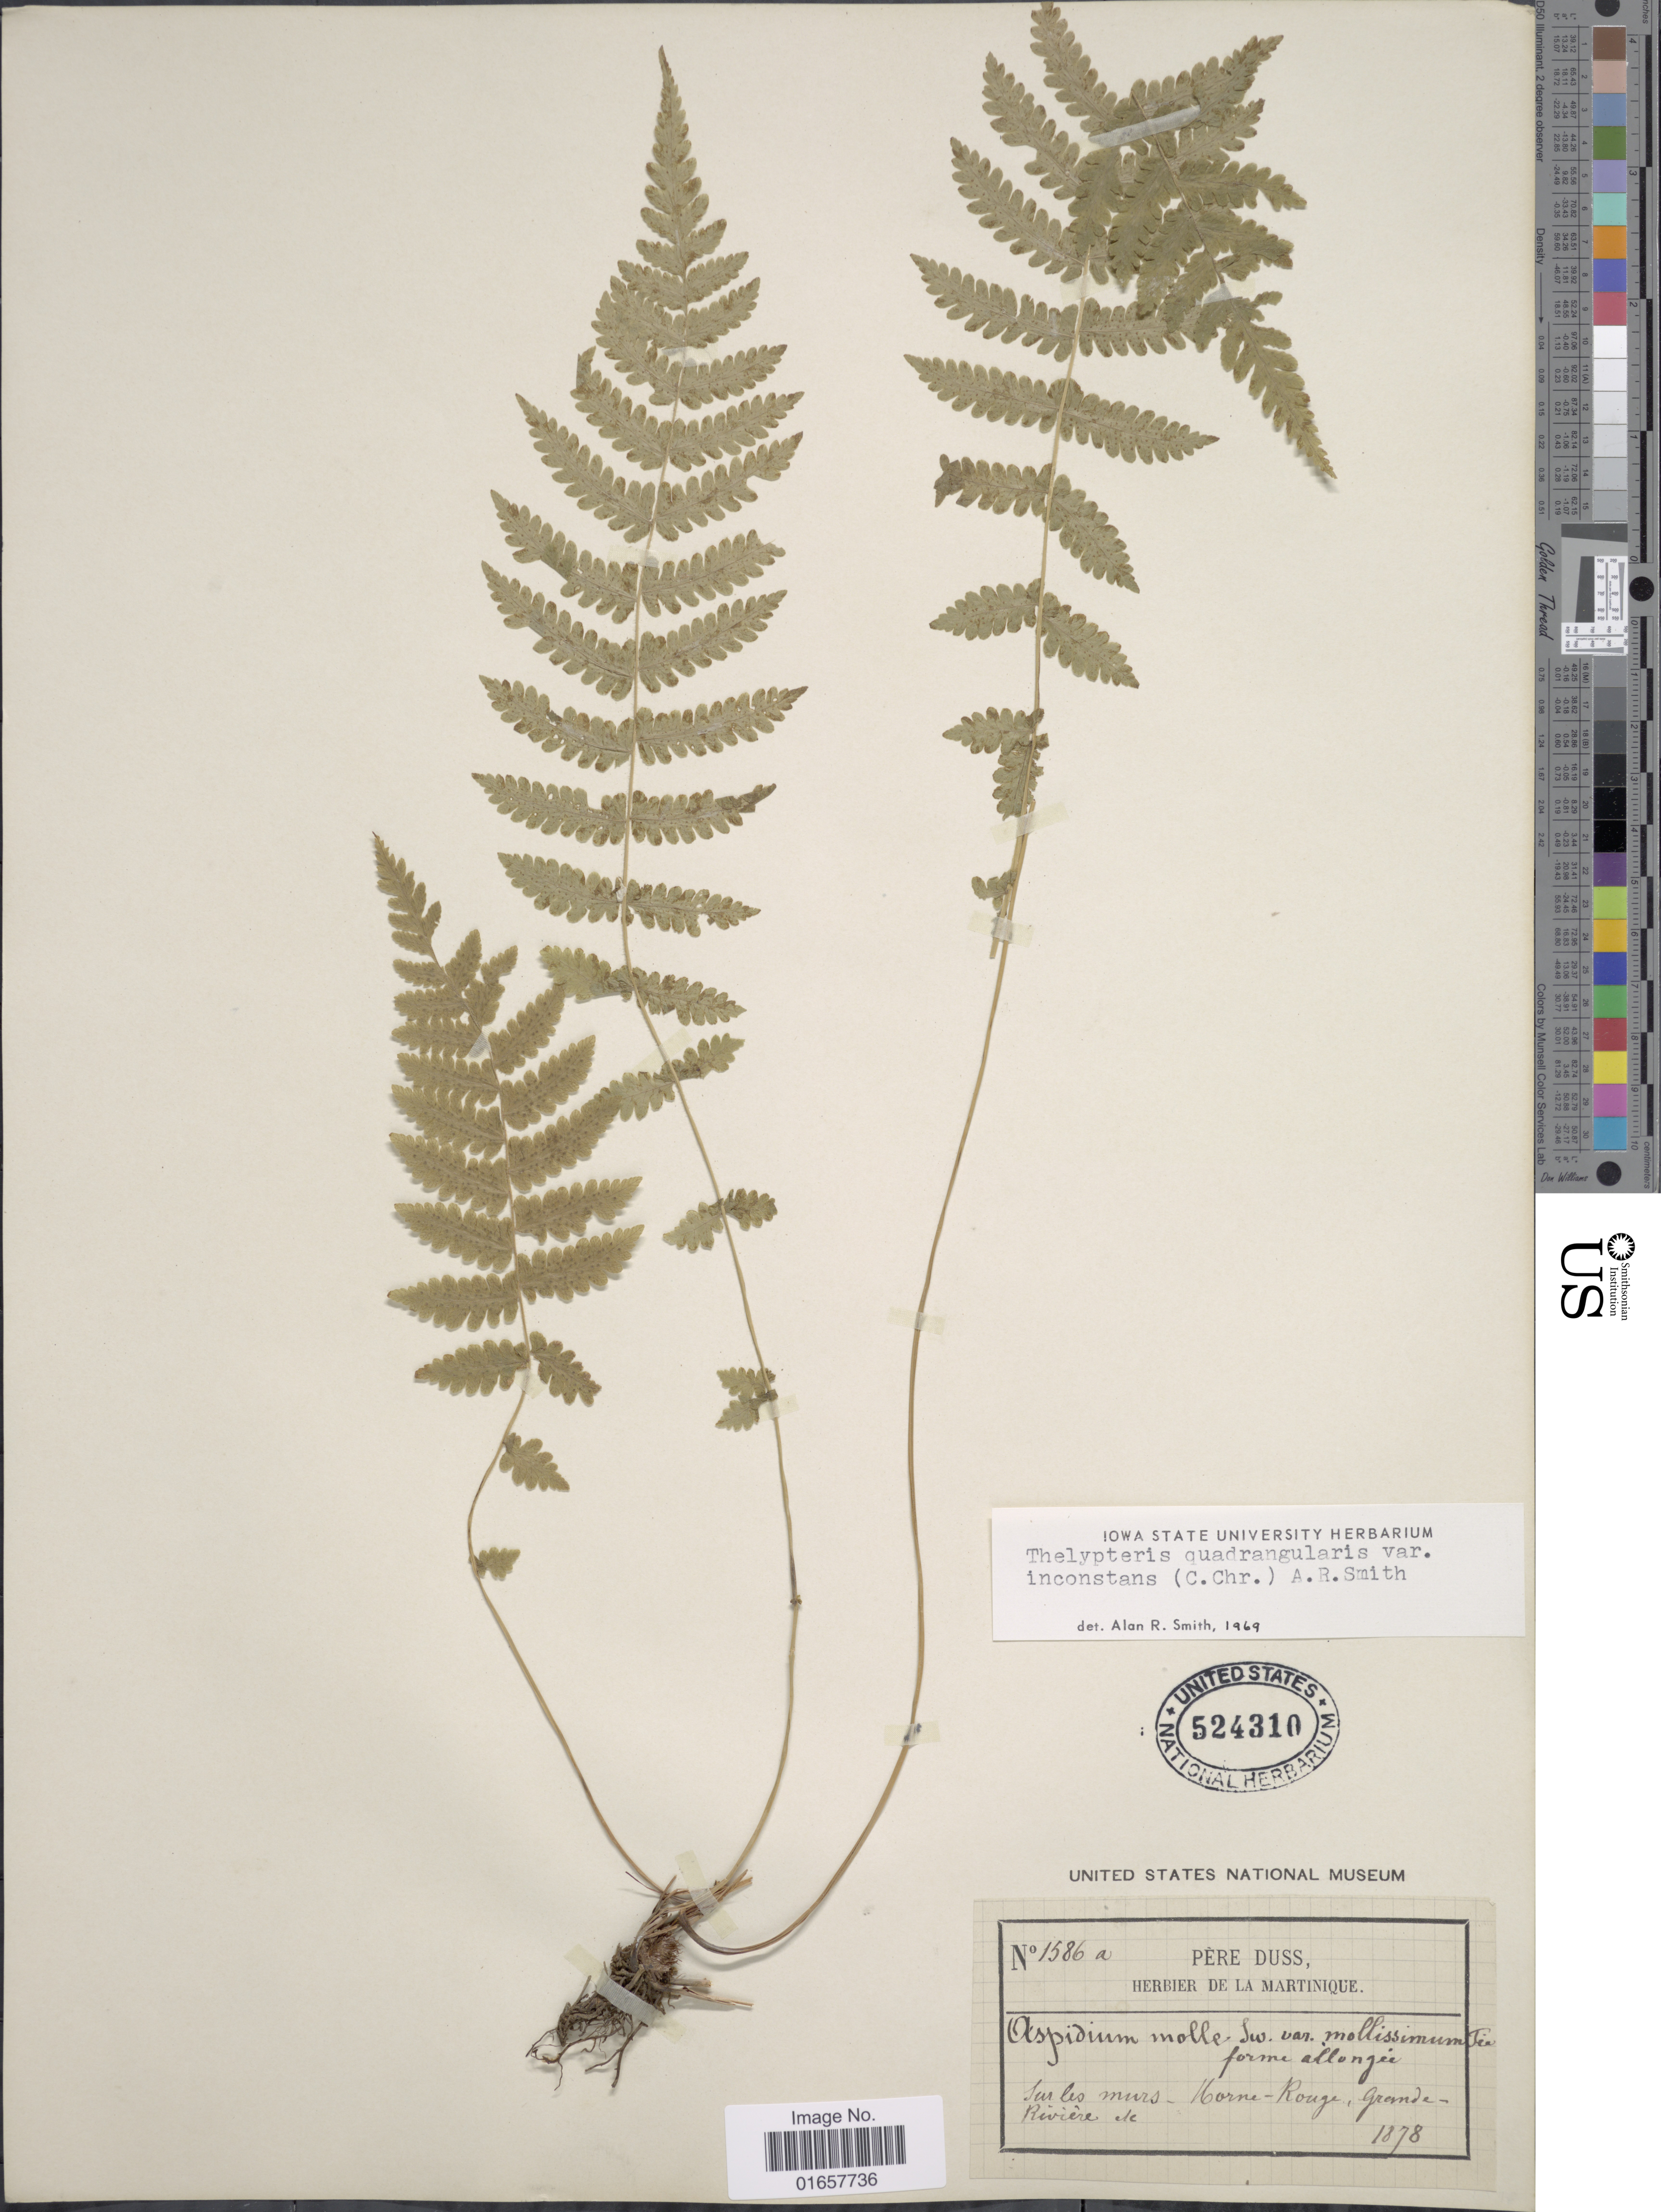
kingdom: Plantae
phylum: Tracheophyta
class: Polypodiopsida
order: Polypodiales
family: Thelypteridaceae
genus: Christella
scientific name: Christella hispidula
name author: (Decne.) Holttum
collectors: Père Duss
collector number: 1586a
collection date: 1878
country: Martinique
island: Martinique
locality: Martinique. Sur les murs, Morne-Rouge, Grande-Riviere etc.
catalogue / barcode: US 524310